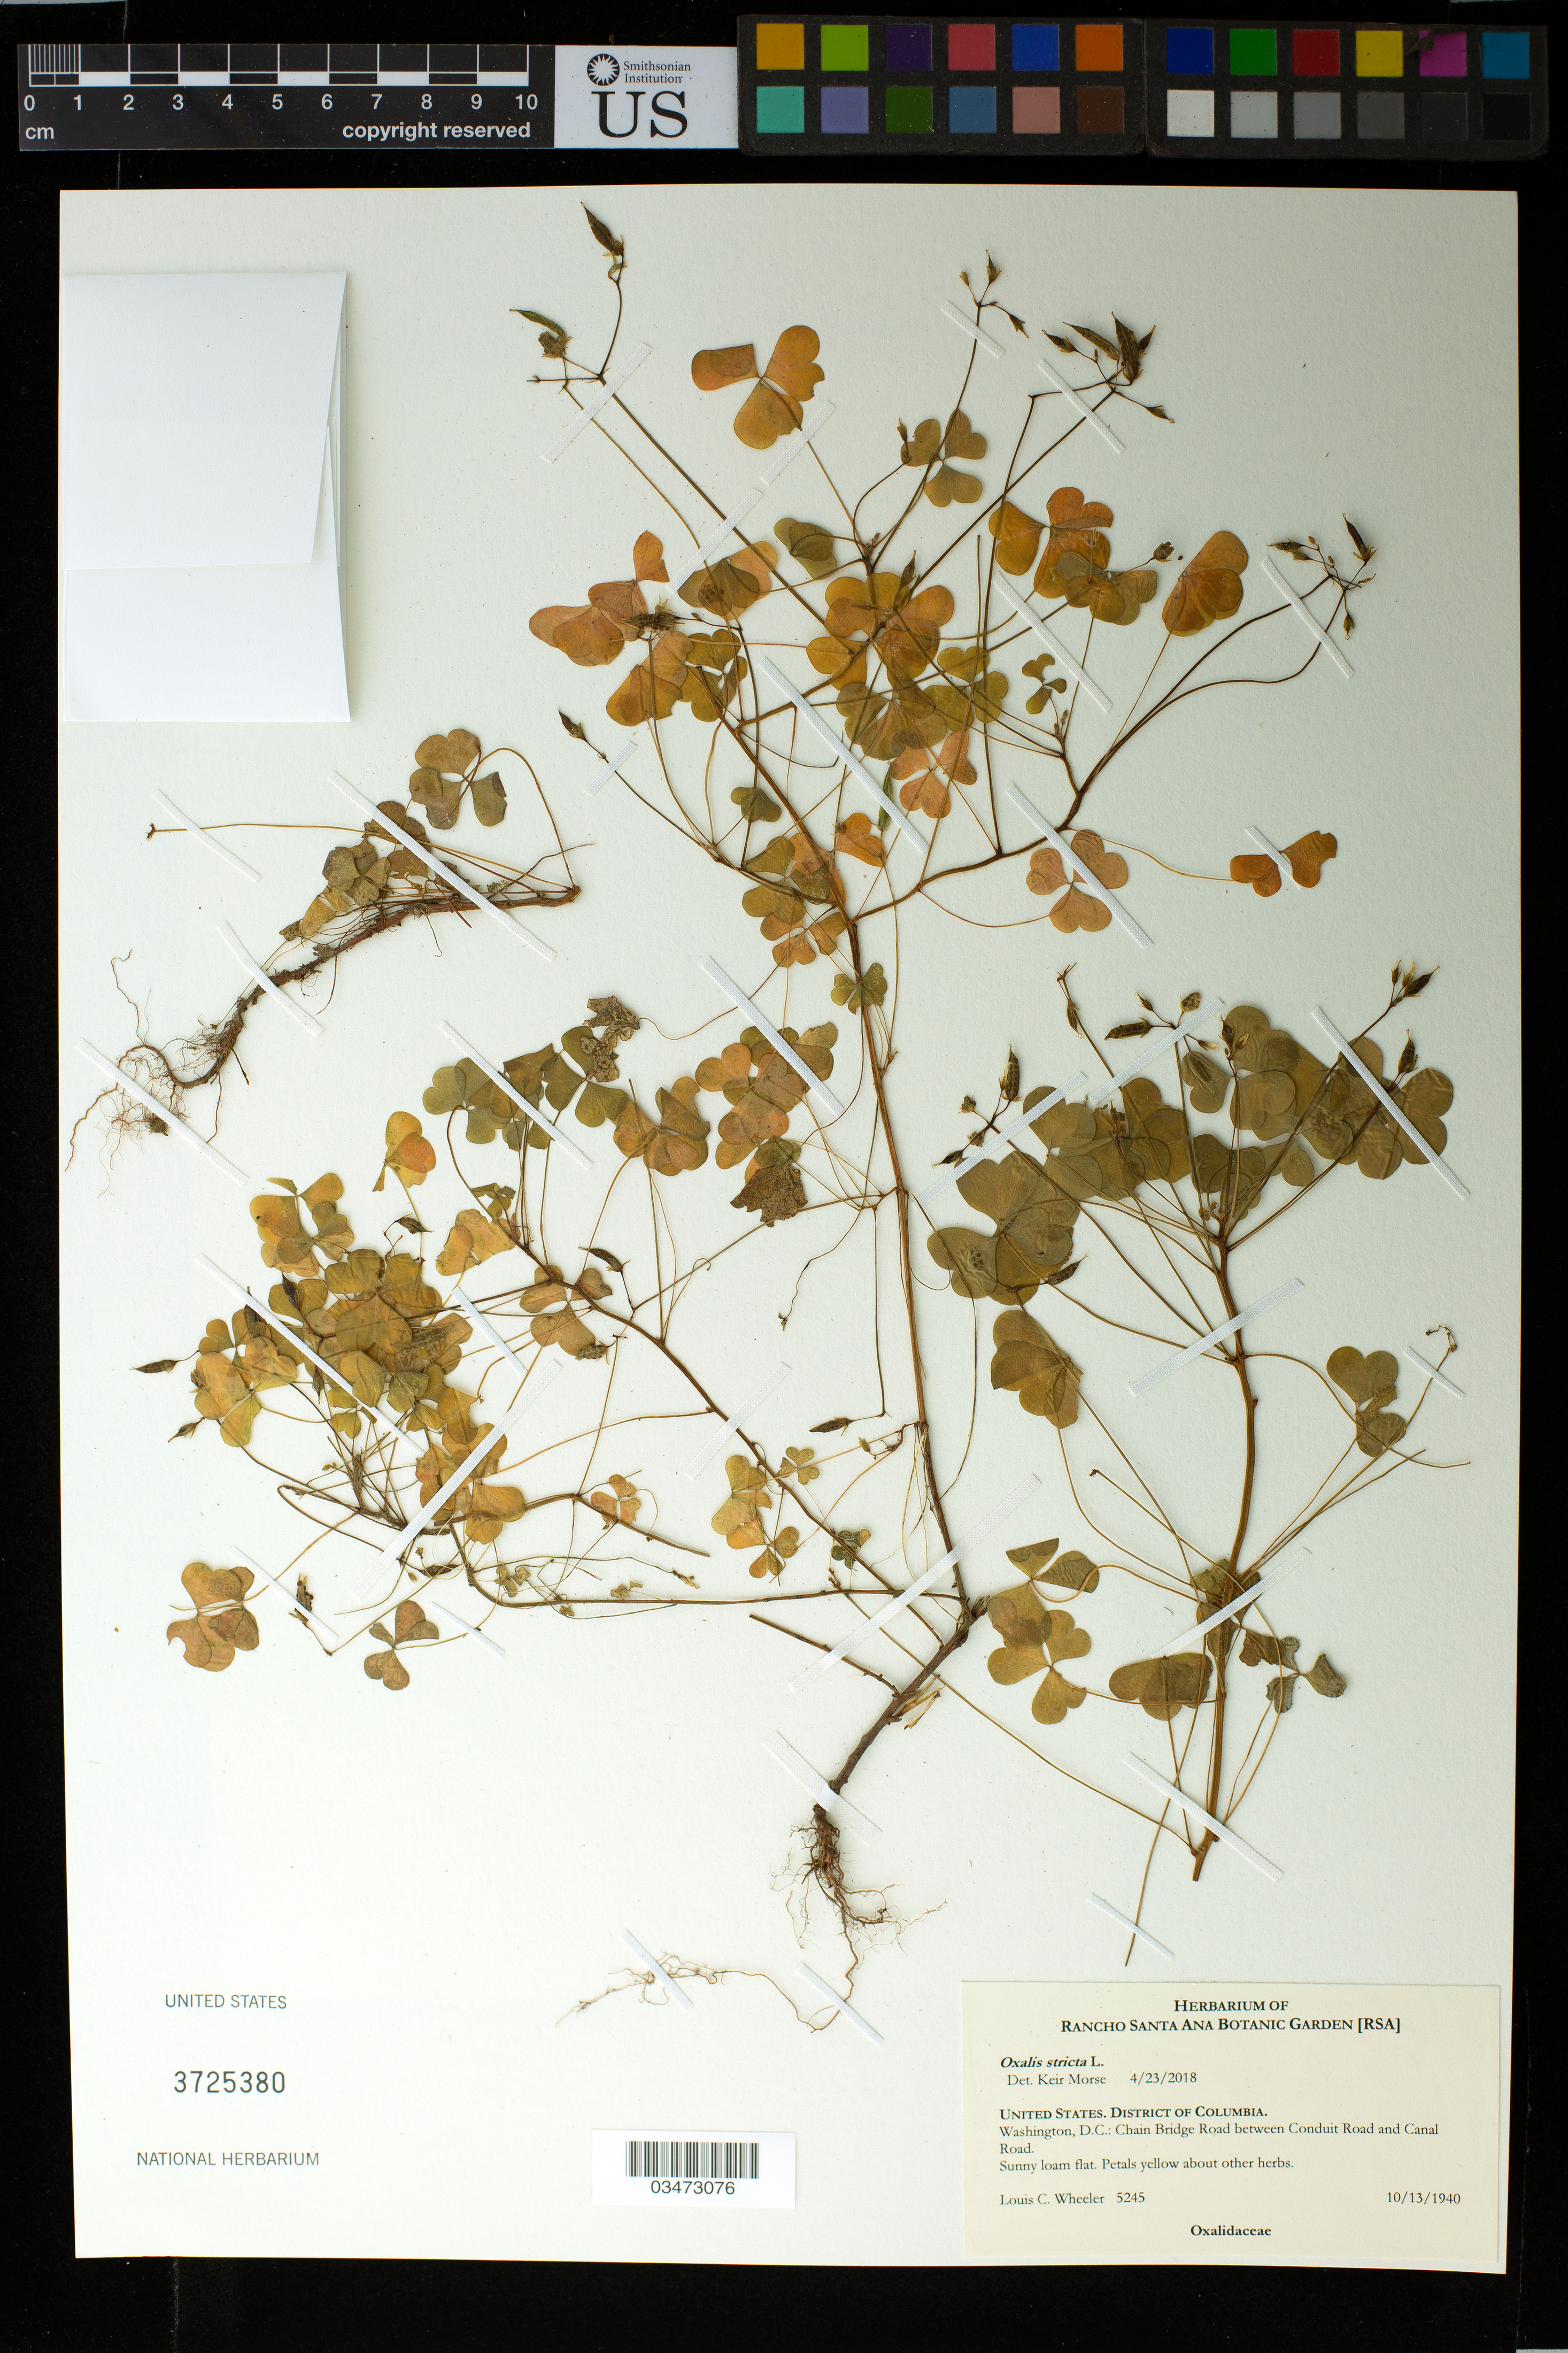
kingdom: Plantae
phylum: Tracheophyta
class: Magnoliopsida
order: Oxalidales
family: Oxalidaceae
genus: Oxalis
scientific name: Oxalis stricta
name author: L.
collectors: L. C. Wheeler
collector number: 5245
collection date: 1940-10-13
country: United States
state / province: District of Columbia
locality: Chain Bridge Road between Conduit Road and Canal Rd.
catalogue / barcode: US 3725380